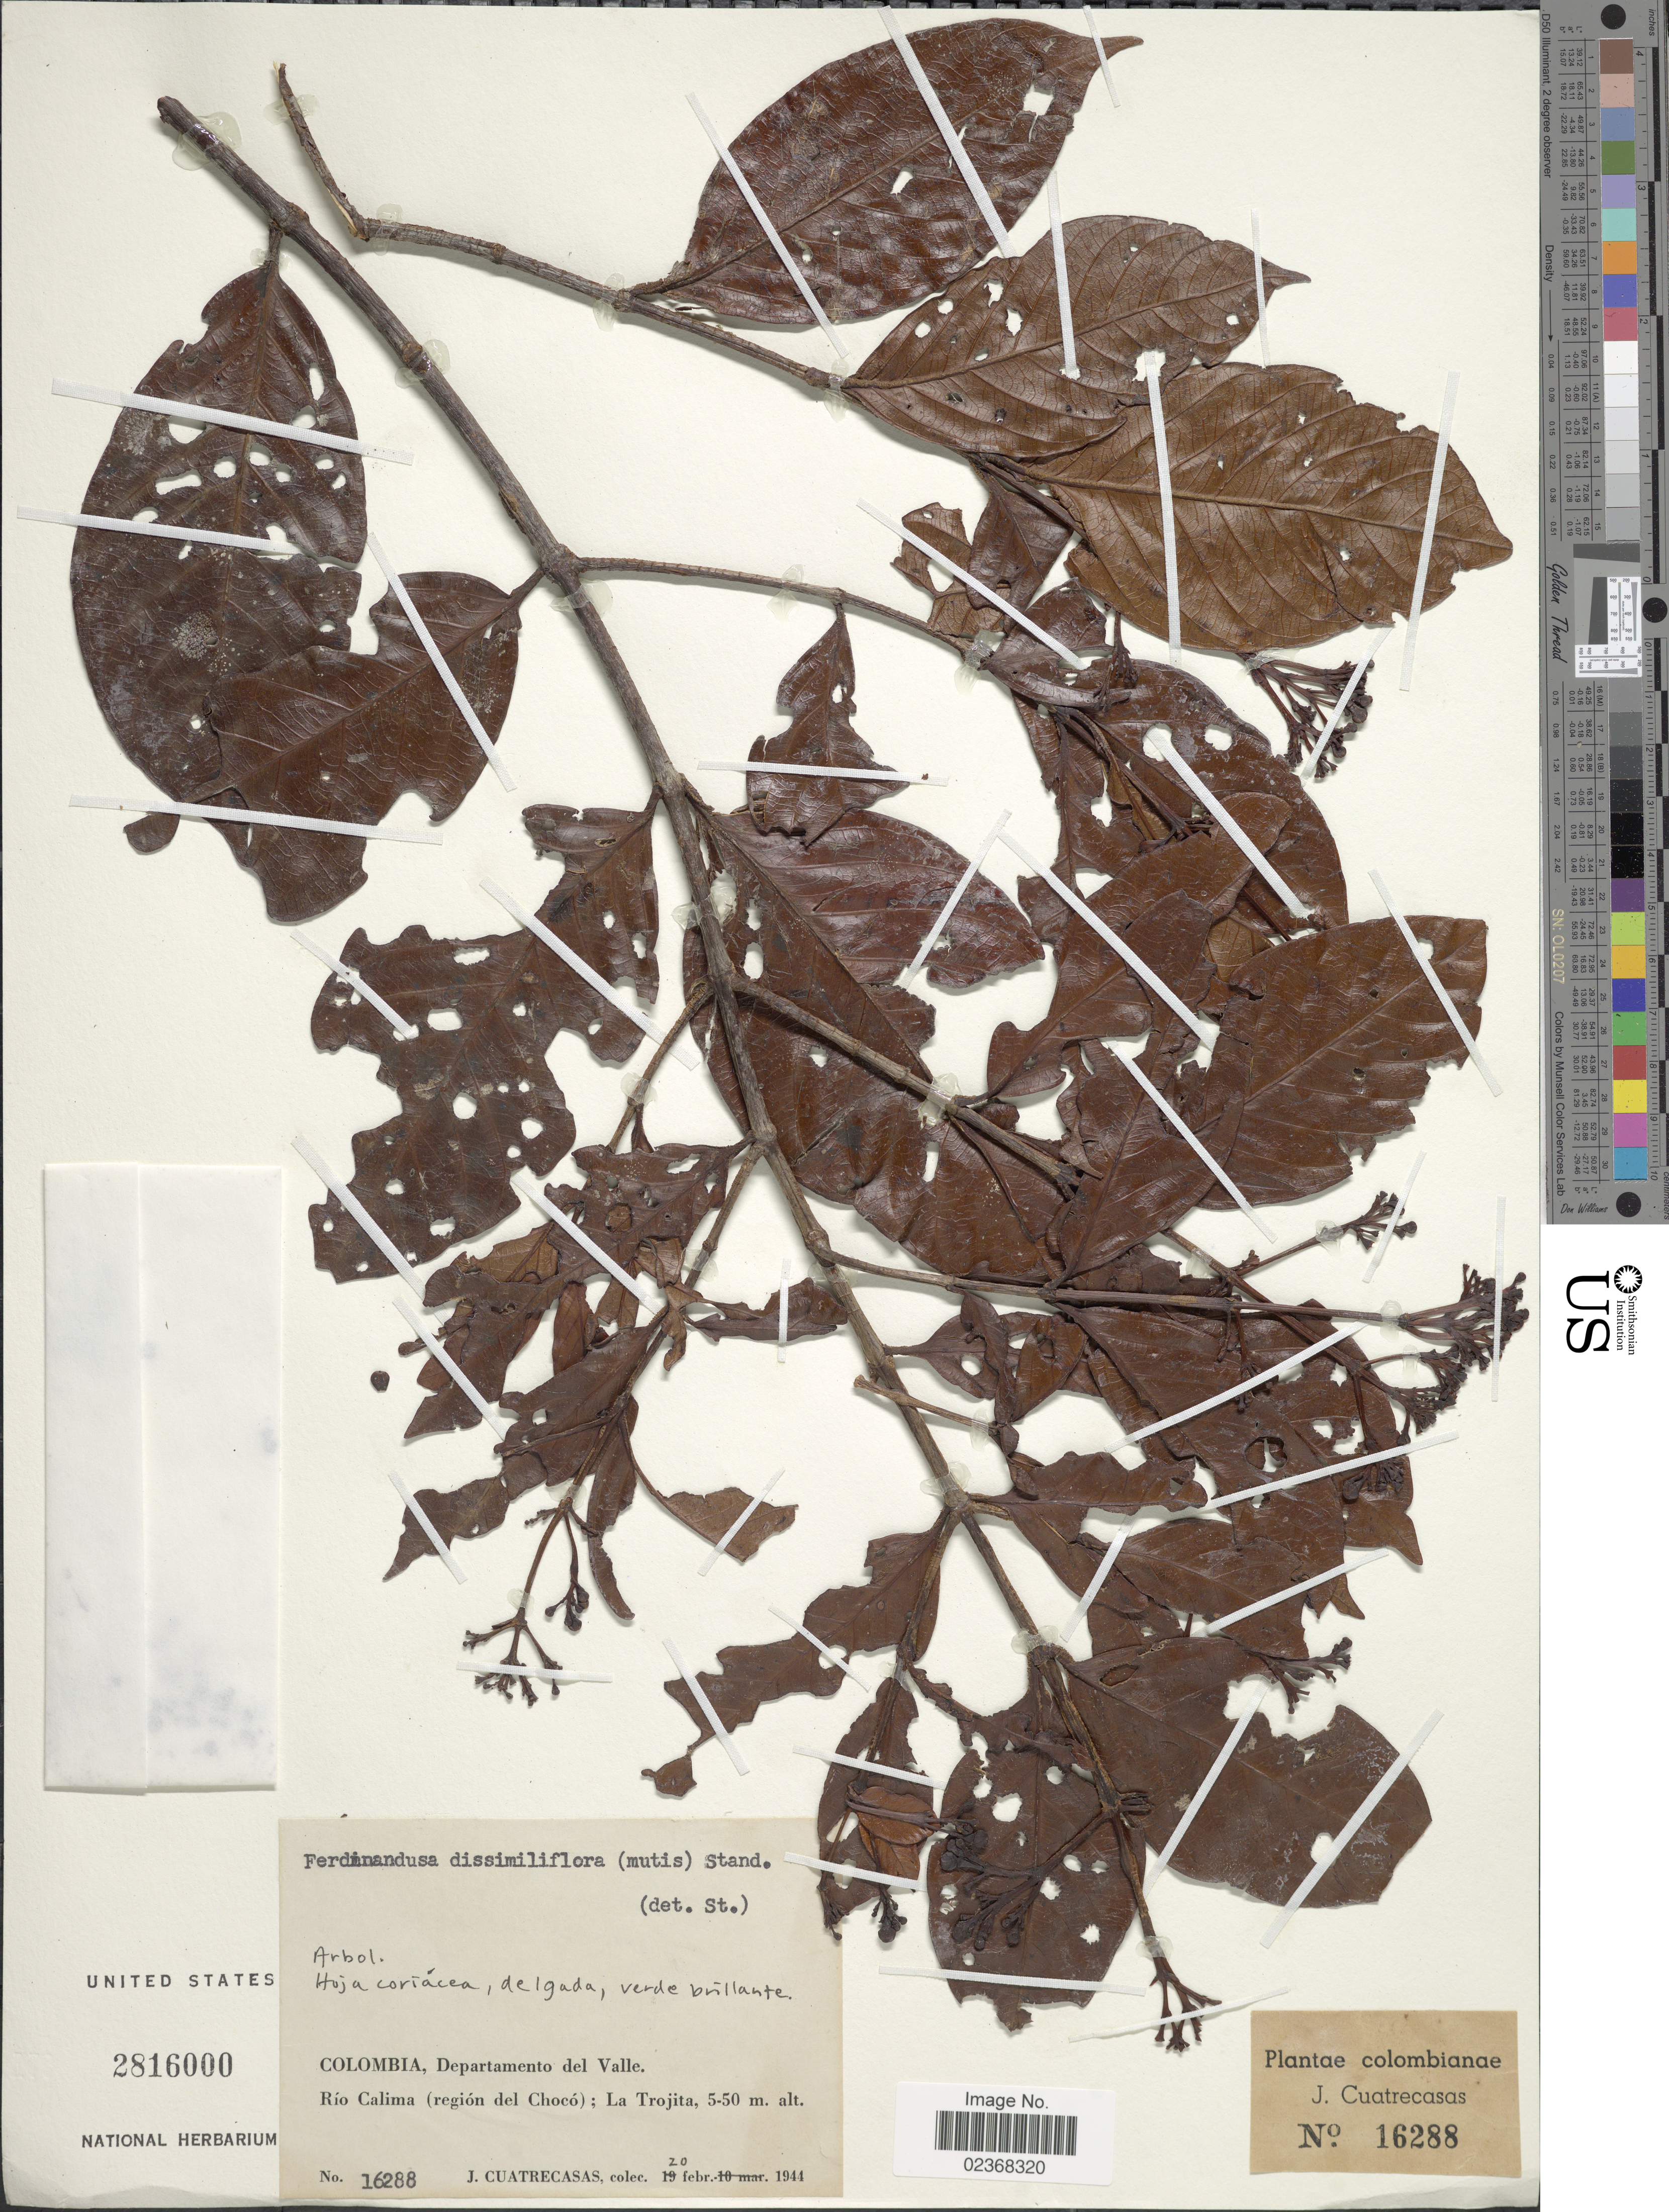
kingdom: Plantae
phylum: Tracheophyta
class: Magnoliopsida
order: Gentianales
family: Rubiaceae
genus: Ferdinandusa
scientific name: Ferdinandusa dissimiliflora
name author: (Mutis ex Humb.) Standl.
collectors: J. Cuatrecasas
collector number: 16288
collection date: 1944-02-20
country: Colombia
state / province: Valle del Cauca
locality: Colombia, Departamento del Valle, Rio Calima (region del Choco):La Trojita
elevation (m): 5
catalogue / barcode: US 2816000